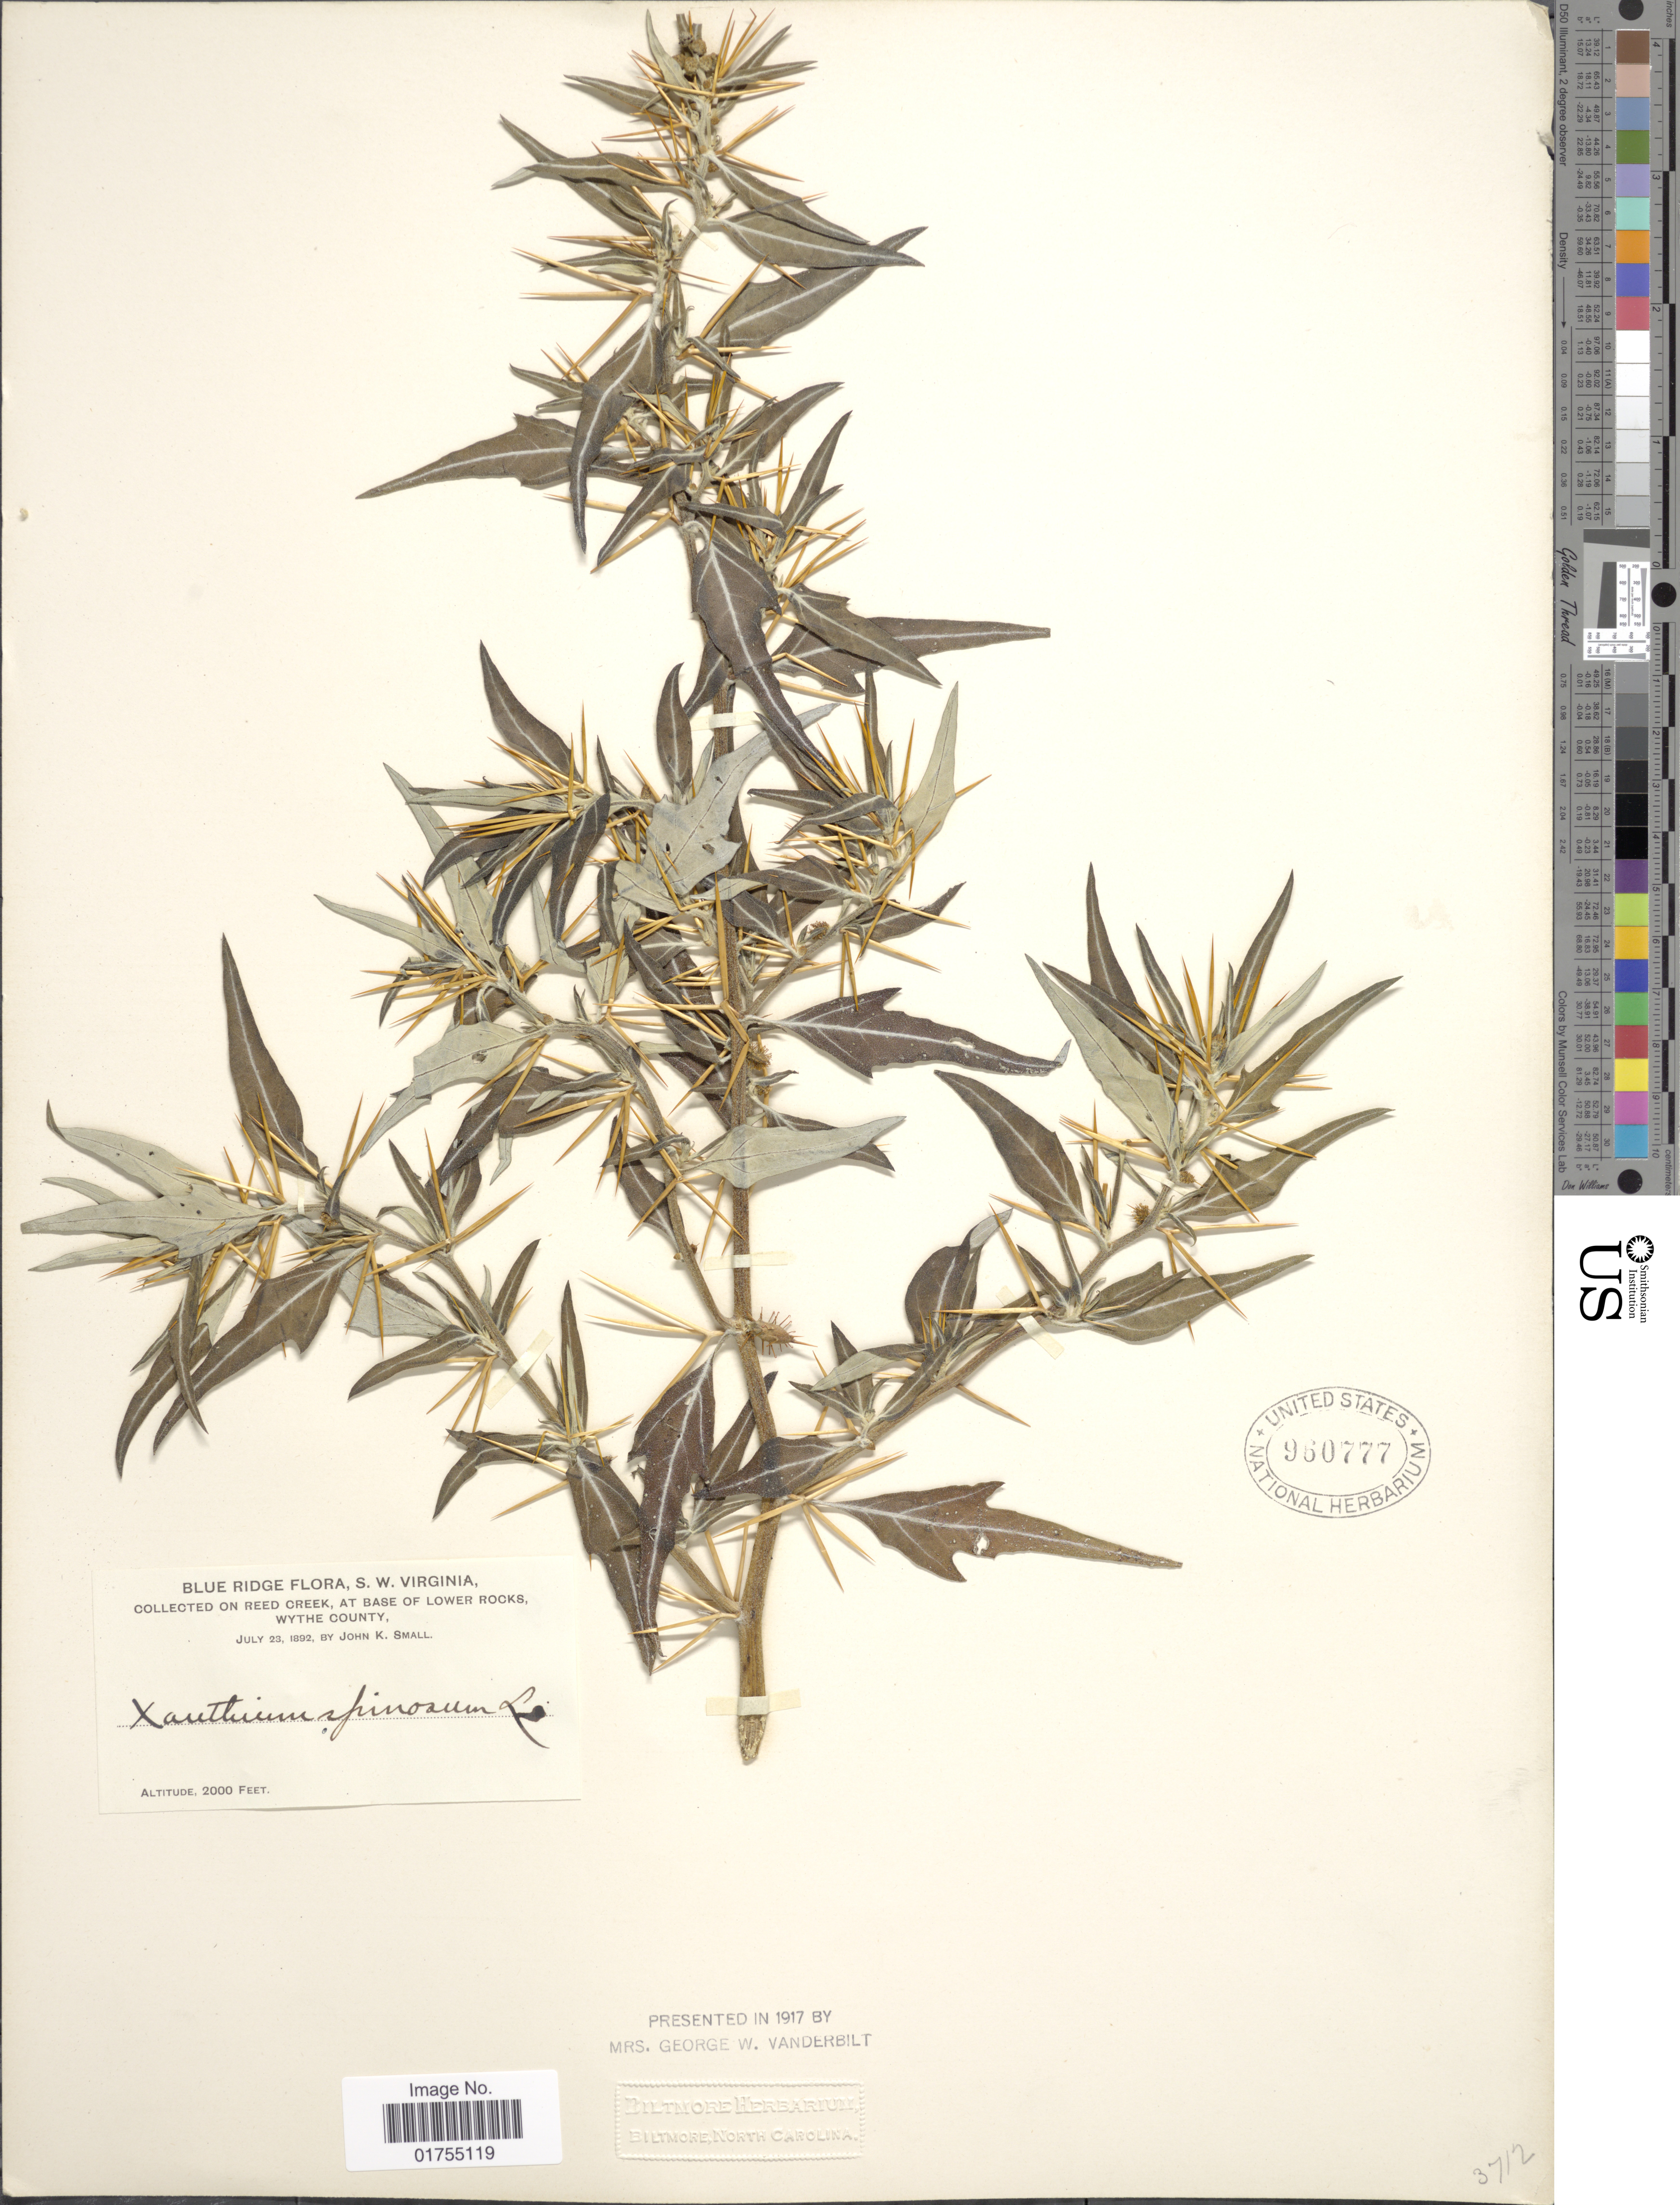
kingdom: Plantae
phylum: Tracheophyta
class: Magnoliopsida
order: Asterales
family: Asteraceae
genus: Xanthium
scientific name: Xanthium spinosum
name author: L.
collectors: J. K. Small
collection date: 1892-07-23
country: United States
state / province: Virginia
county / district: Wythe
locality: S. W Virginia. Reed Creek, at base of Lower Rocks.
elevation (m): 610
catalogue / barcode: US 960777